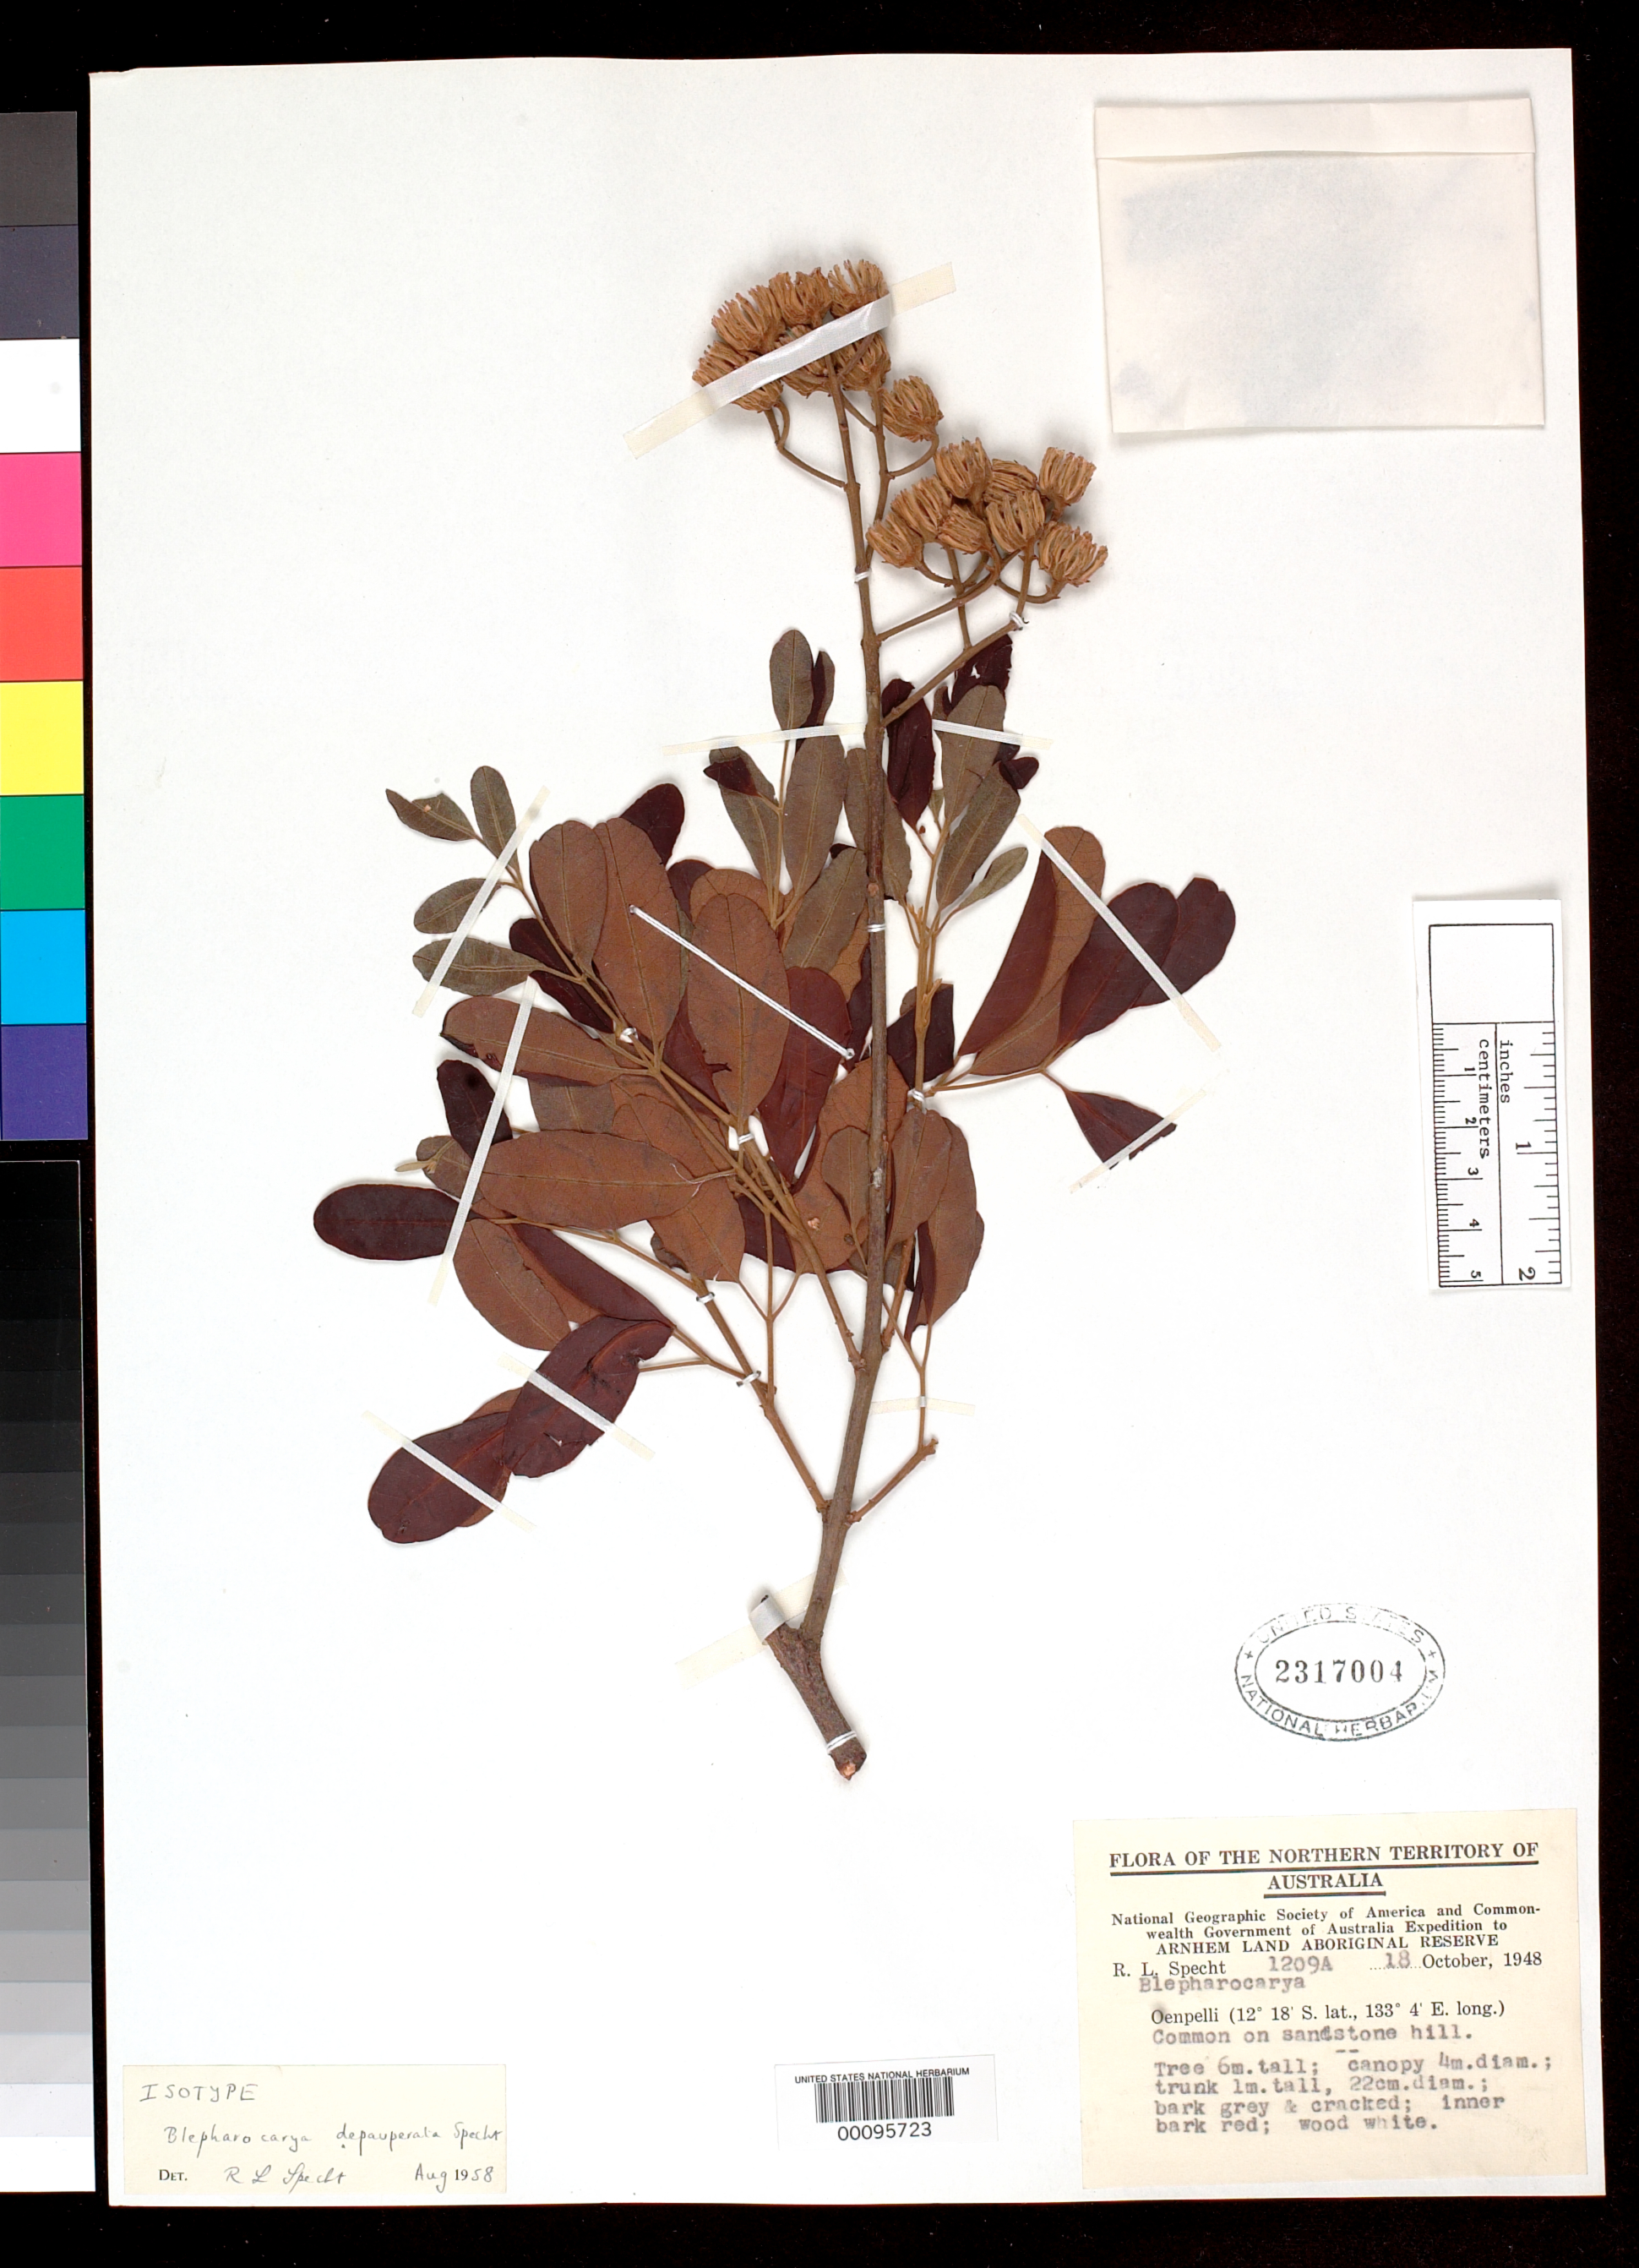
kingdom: Plantae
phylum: Tracheophyta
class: Magnoliopsida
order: Sapindales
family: Anacardiaceae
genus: Blepharocarya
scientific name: Blepharocarya depauperata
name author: Specht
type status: Isotype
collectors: R. L. Specht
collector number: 1209 a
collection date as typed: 18 Oct 1948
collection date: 1948-10-18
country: Australia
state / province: Northern Territory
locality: Arnhemland, Oenpelli.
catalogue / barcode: US 2317004